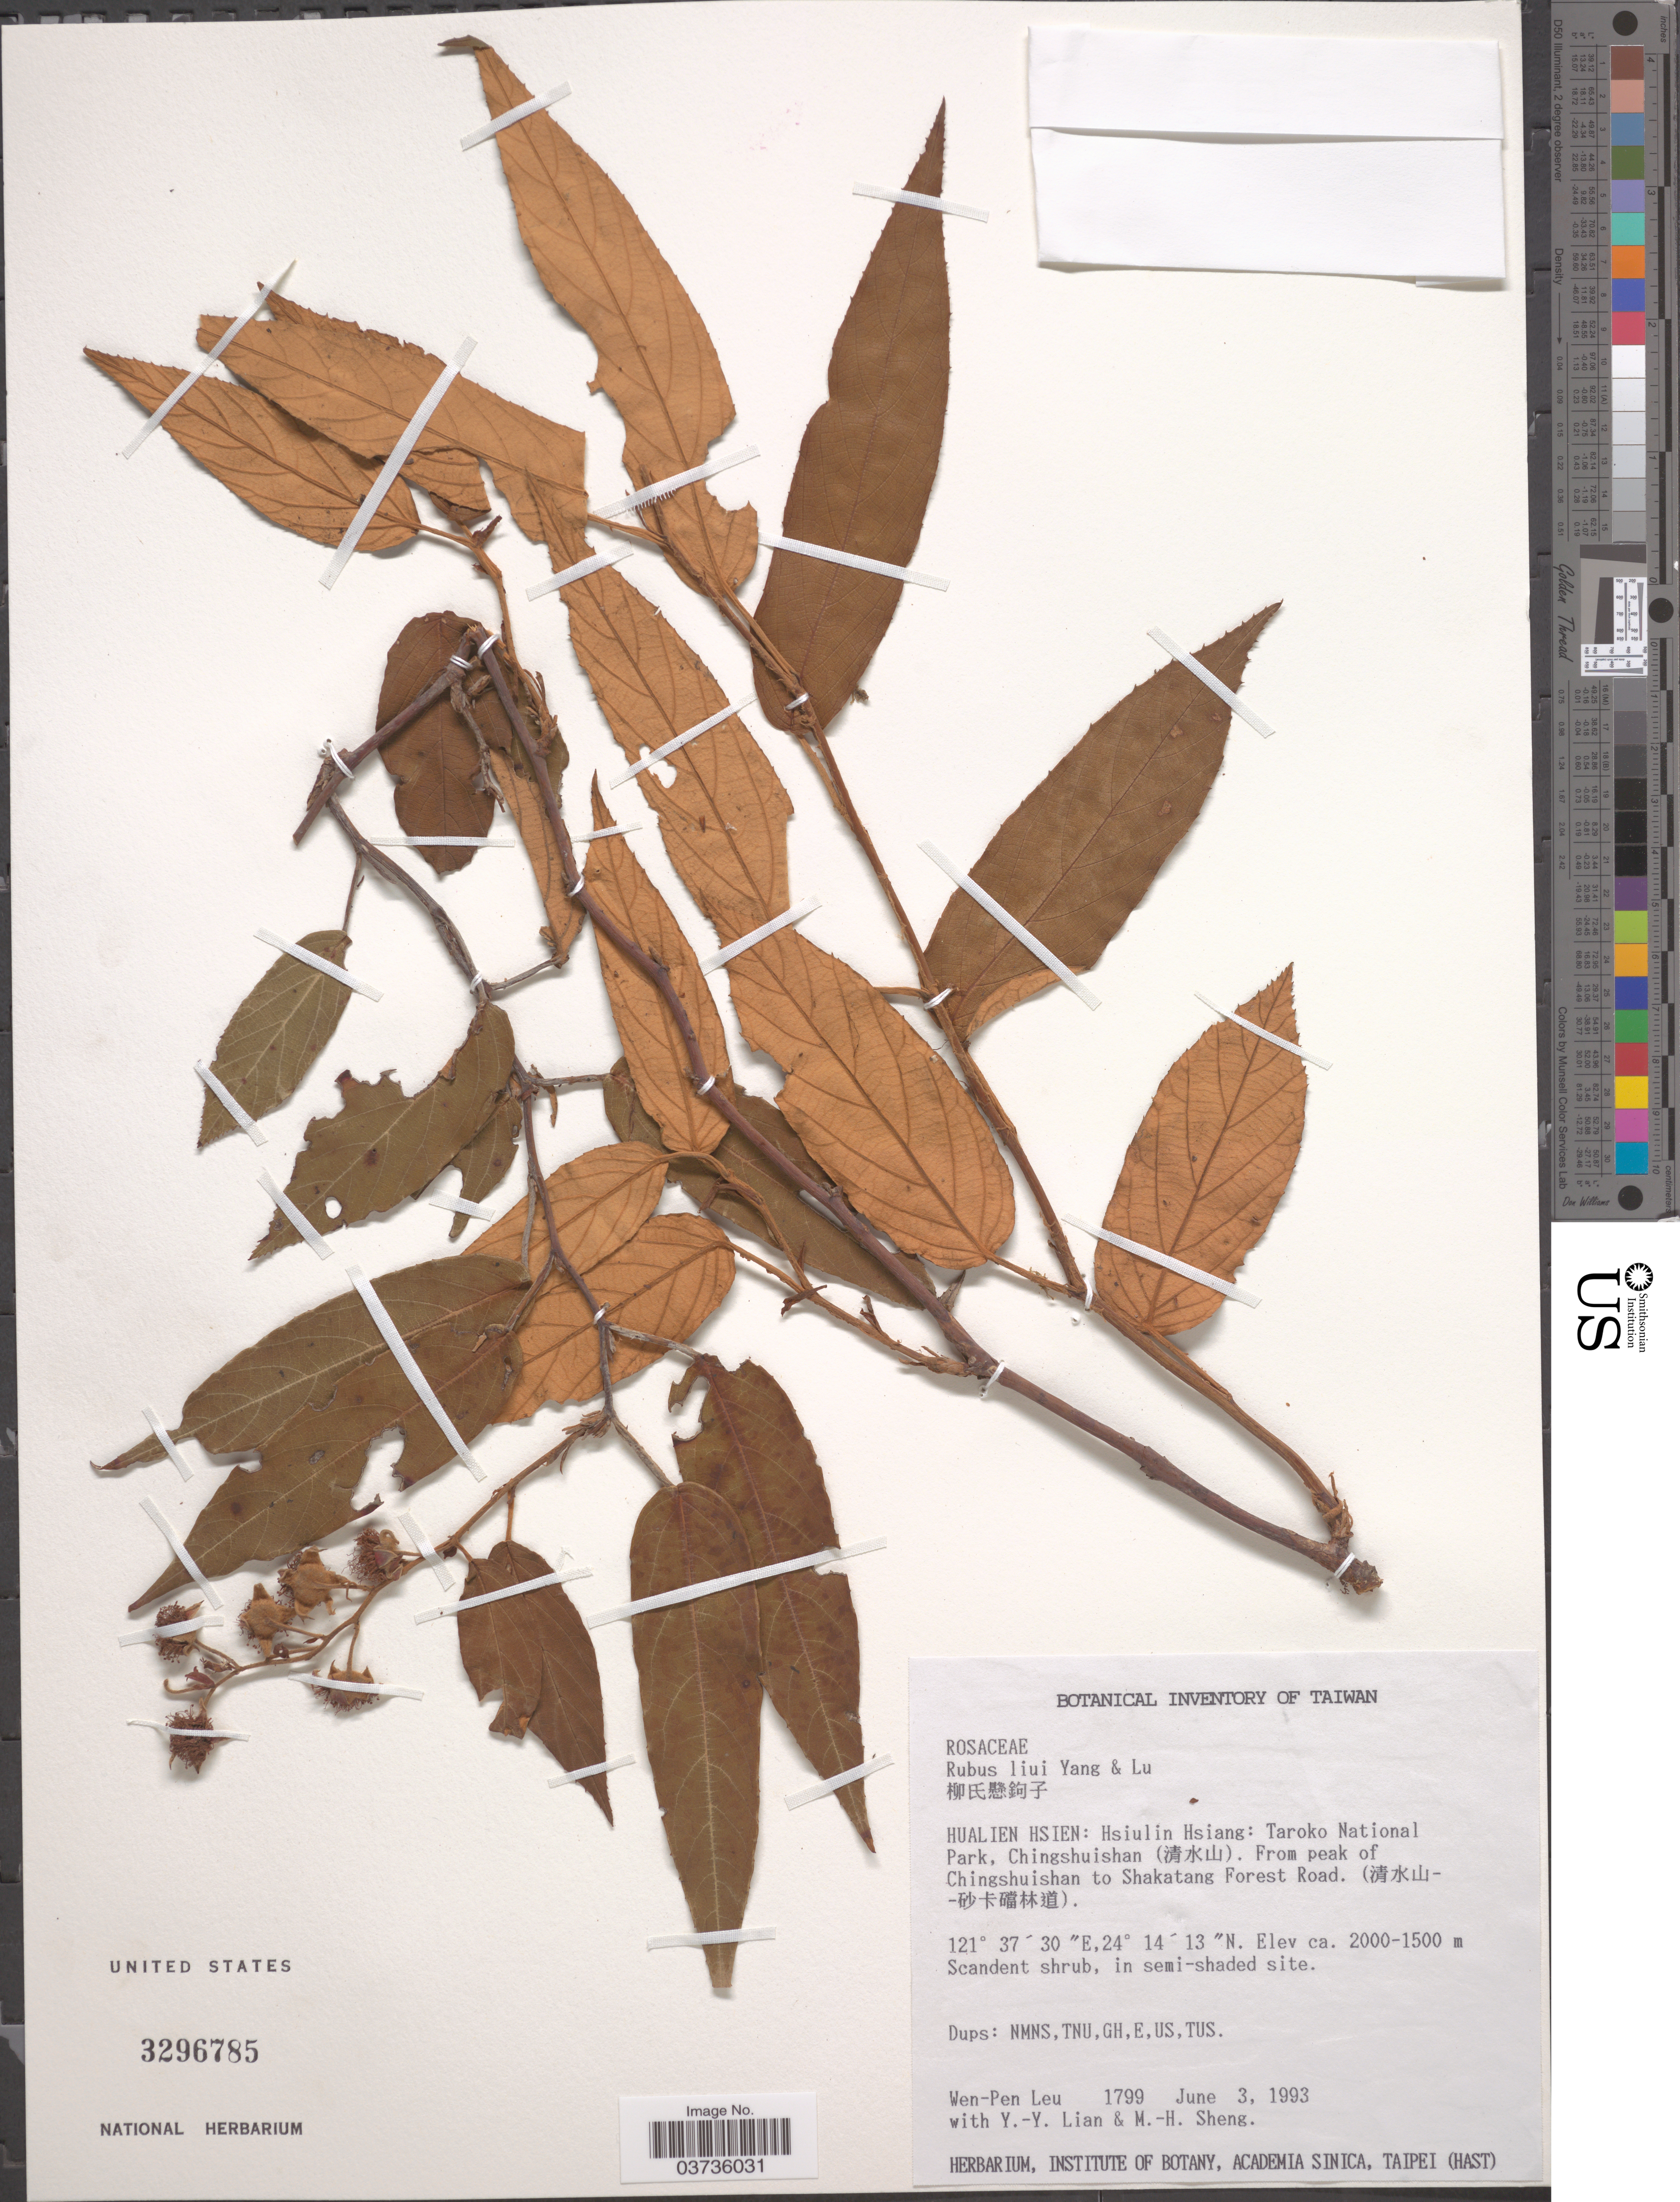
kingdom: Plantae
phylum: Tracheophyta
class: Magnoliopsida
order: Rosales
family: Rosaceae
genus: Rubus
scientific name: Rubus liui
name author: Y.P. Yang & S.Y. Lu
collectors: W. Leu, Y. Lian & M. Sheng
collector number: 1799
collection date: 1993-06-03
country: Taiwan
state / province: Hualien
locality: Hualien Hsien: Hsiulin Hsiang: Taroko National Park, Chingshuishan (X). From peak of Chingshuishan to Shakatang Forest Road. (X).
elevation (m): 1500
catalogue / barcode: US 3296785